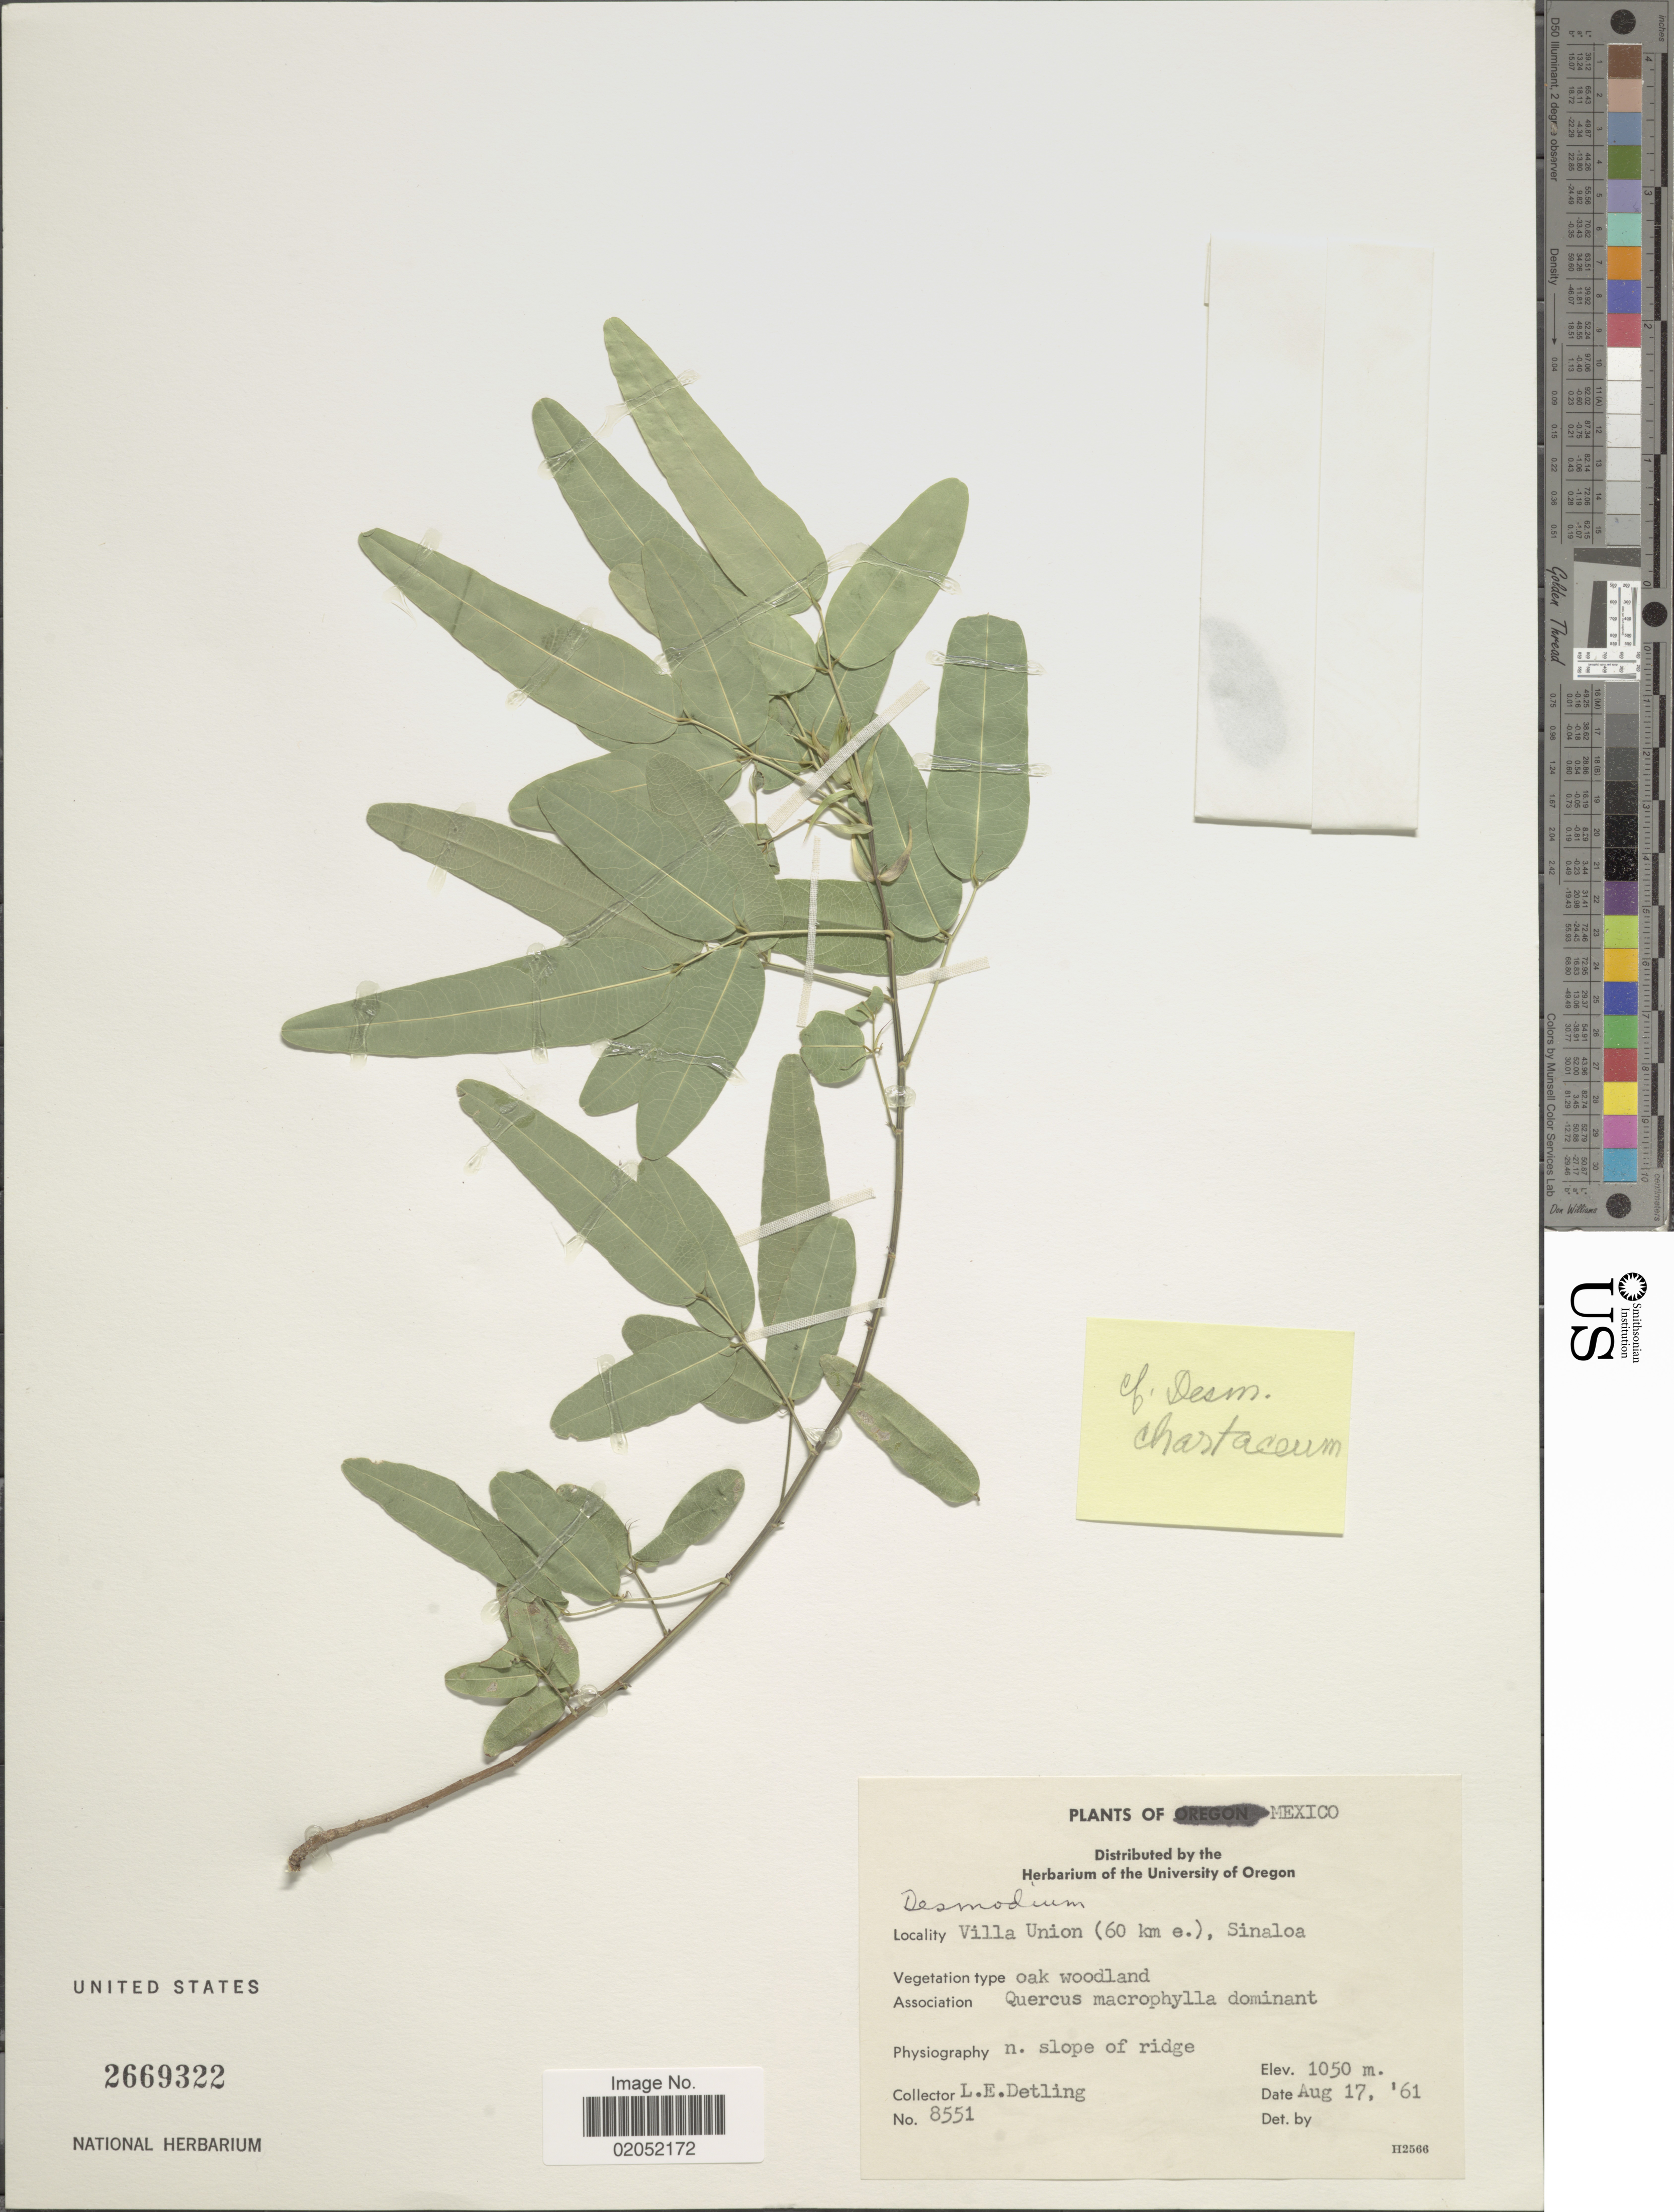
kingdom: Plantae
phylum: Tracheophyta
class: Magnoliopsida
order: Fabales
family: Fabaceae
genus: Desmodium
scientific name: Desmodium chartaceum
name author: Brandegee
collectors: L. E. Detling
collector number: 8551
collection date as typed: Transcribed d/m/y: 17/8/61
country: Mexico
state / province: Sinaloa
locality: Mexico, Villa Union (60 km e. ) Sinaloa. Oak woodland.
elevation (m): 1050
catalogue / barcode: US 2669322